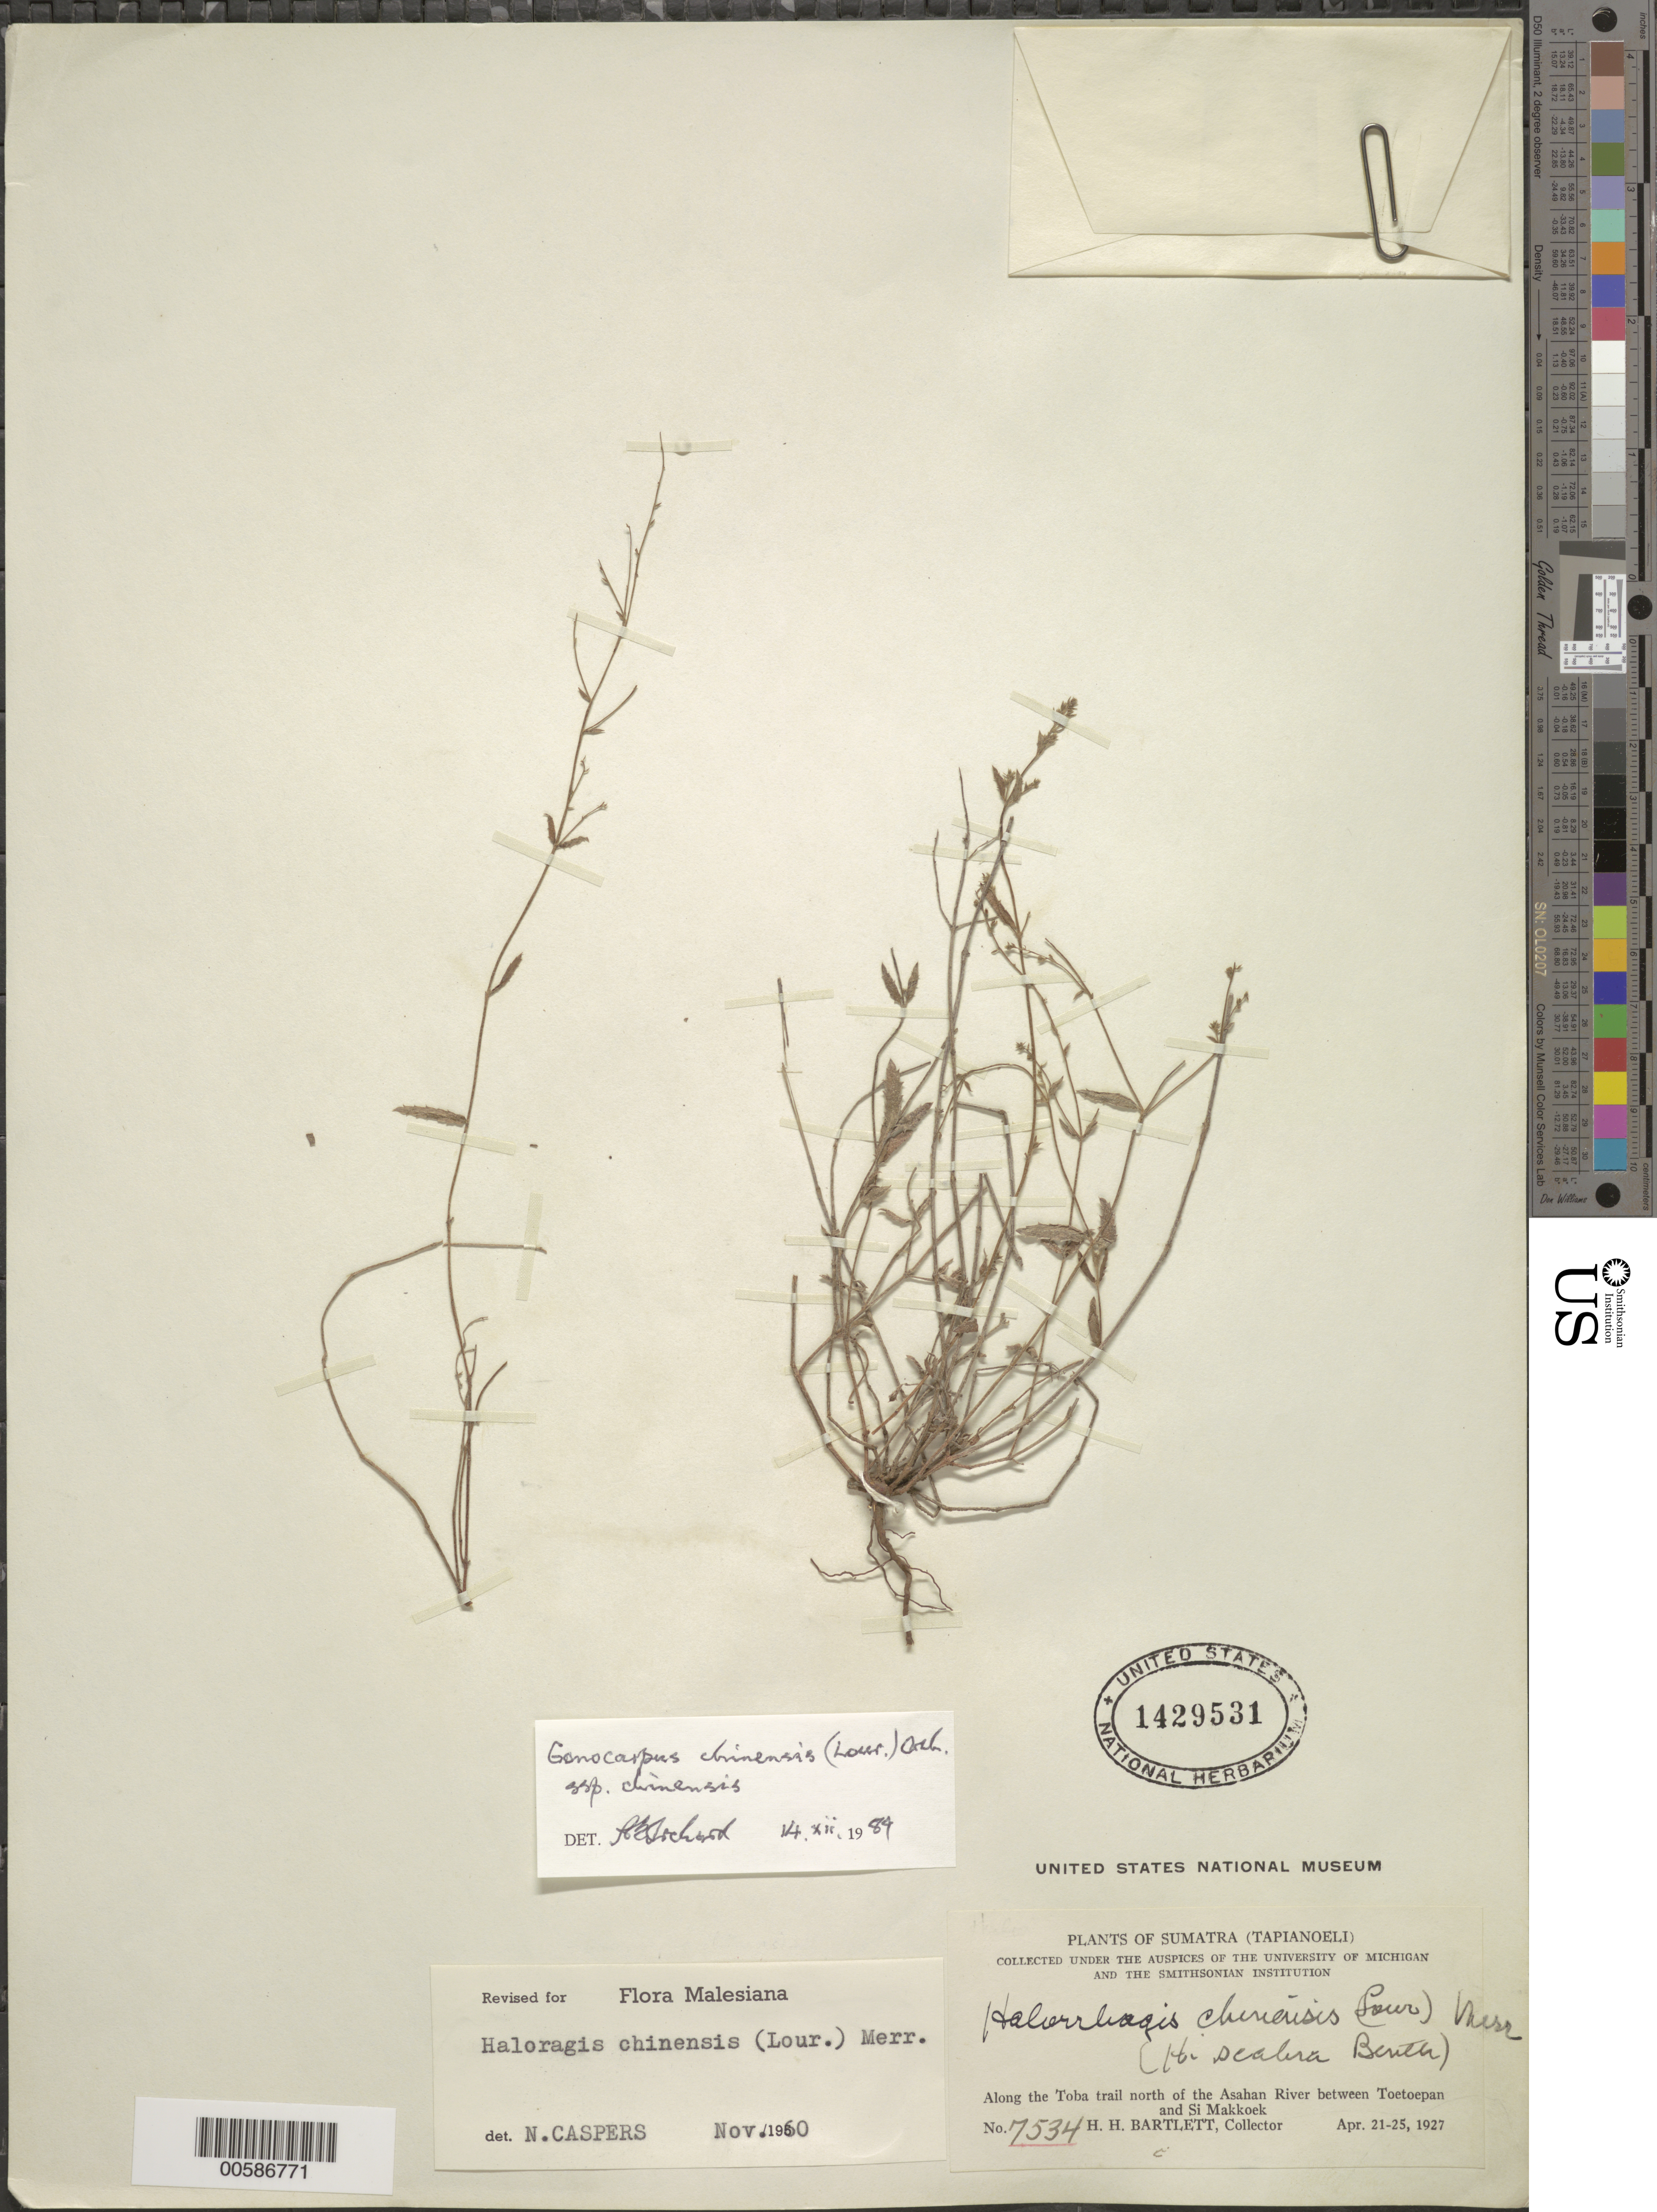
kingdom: Plantae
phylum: Tracheophyta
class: Magnoliopsida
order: Saxifragales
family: Haloragaceae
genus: Gonocarpus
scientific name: Gonocarpus chinensis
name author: (Lour.) Orchard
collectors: H. H. Bartlett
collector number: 7534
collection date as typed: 21 Apr 1927 to 25 Apr 1927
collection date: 1927-04-21/1927-04-25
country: Indonesia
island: Sumatra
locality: Along the Toba trail N of the Asahan River between Toetoepan and So Makkoek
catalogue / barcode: US 1429531